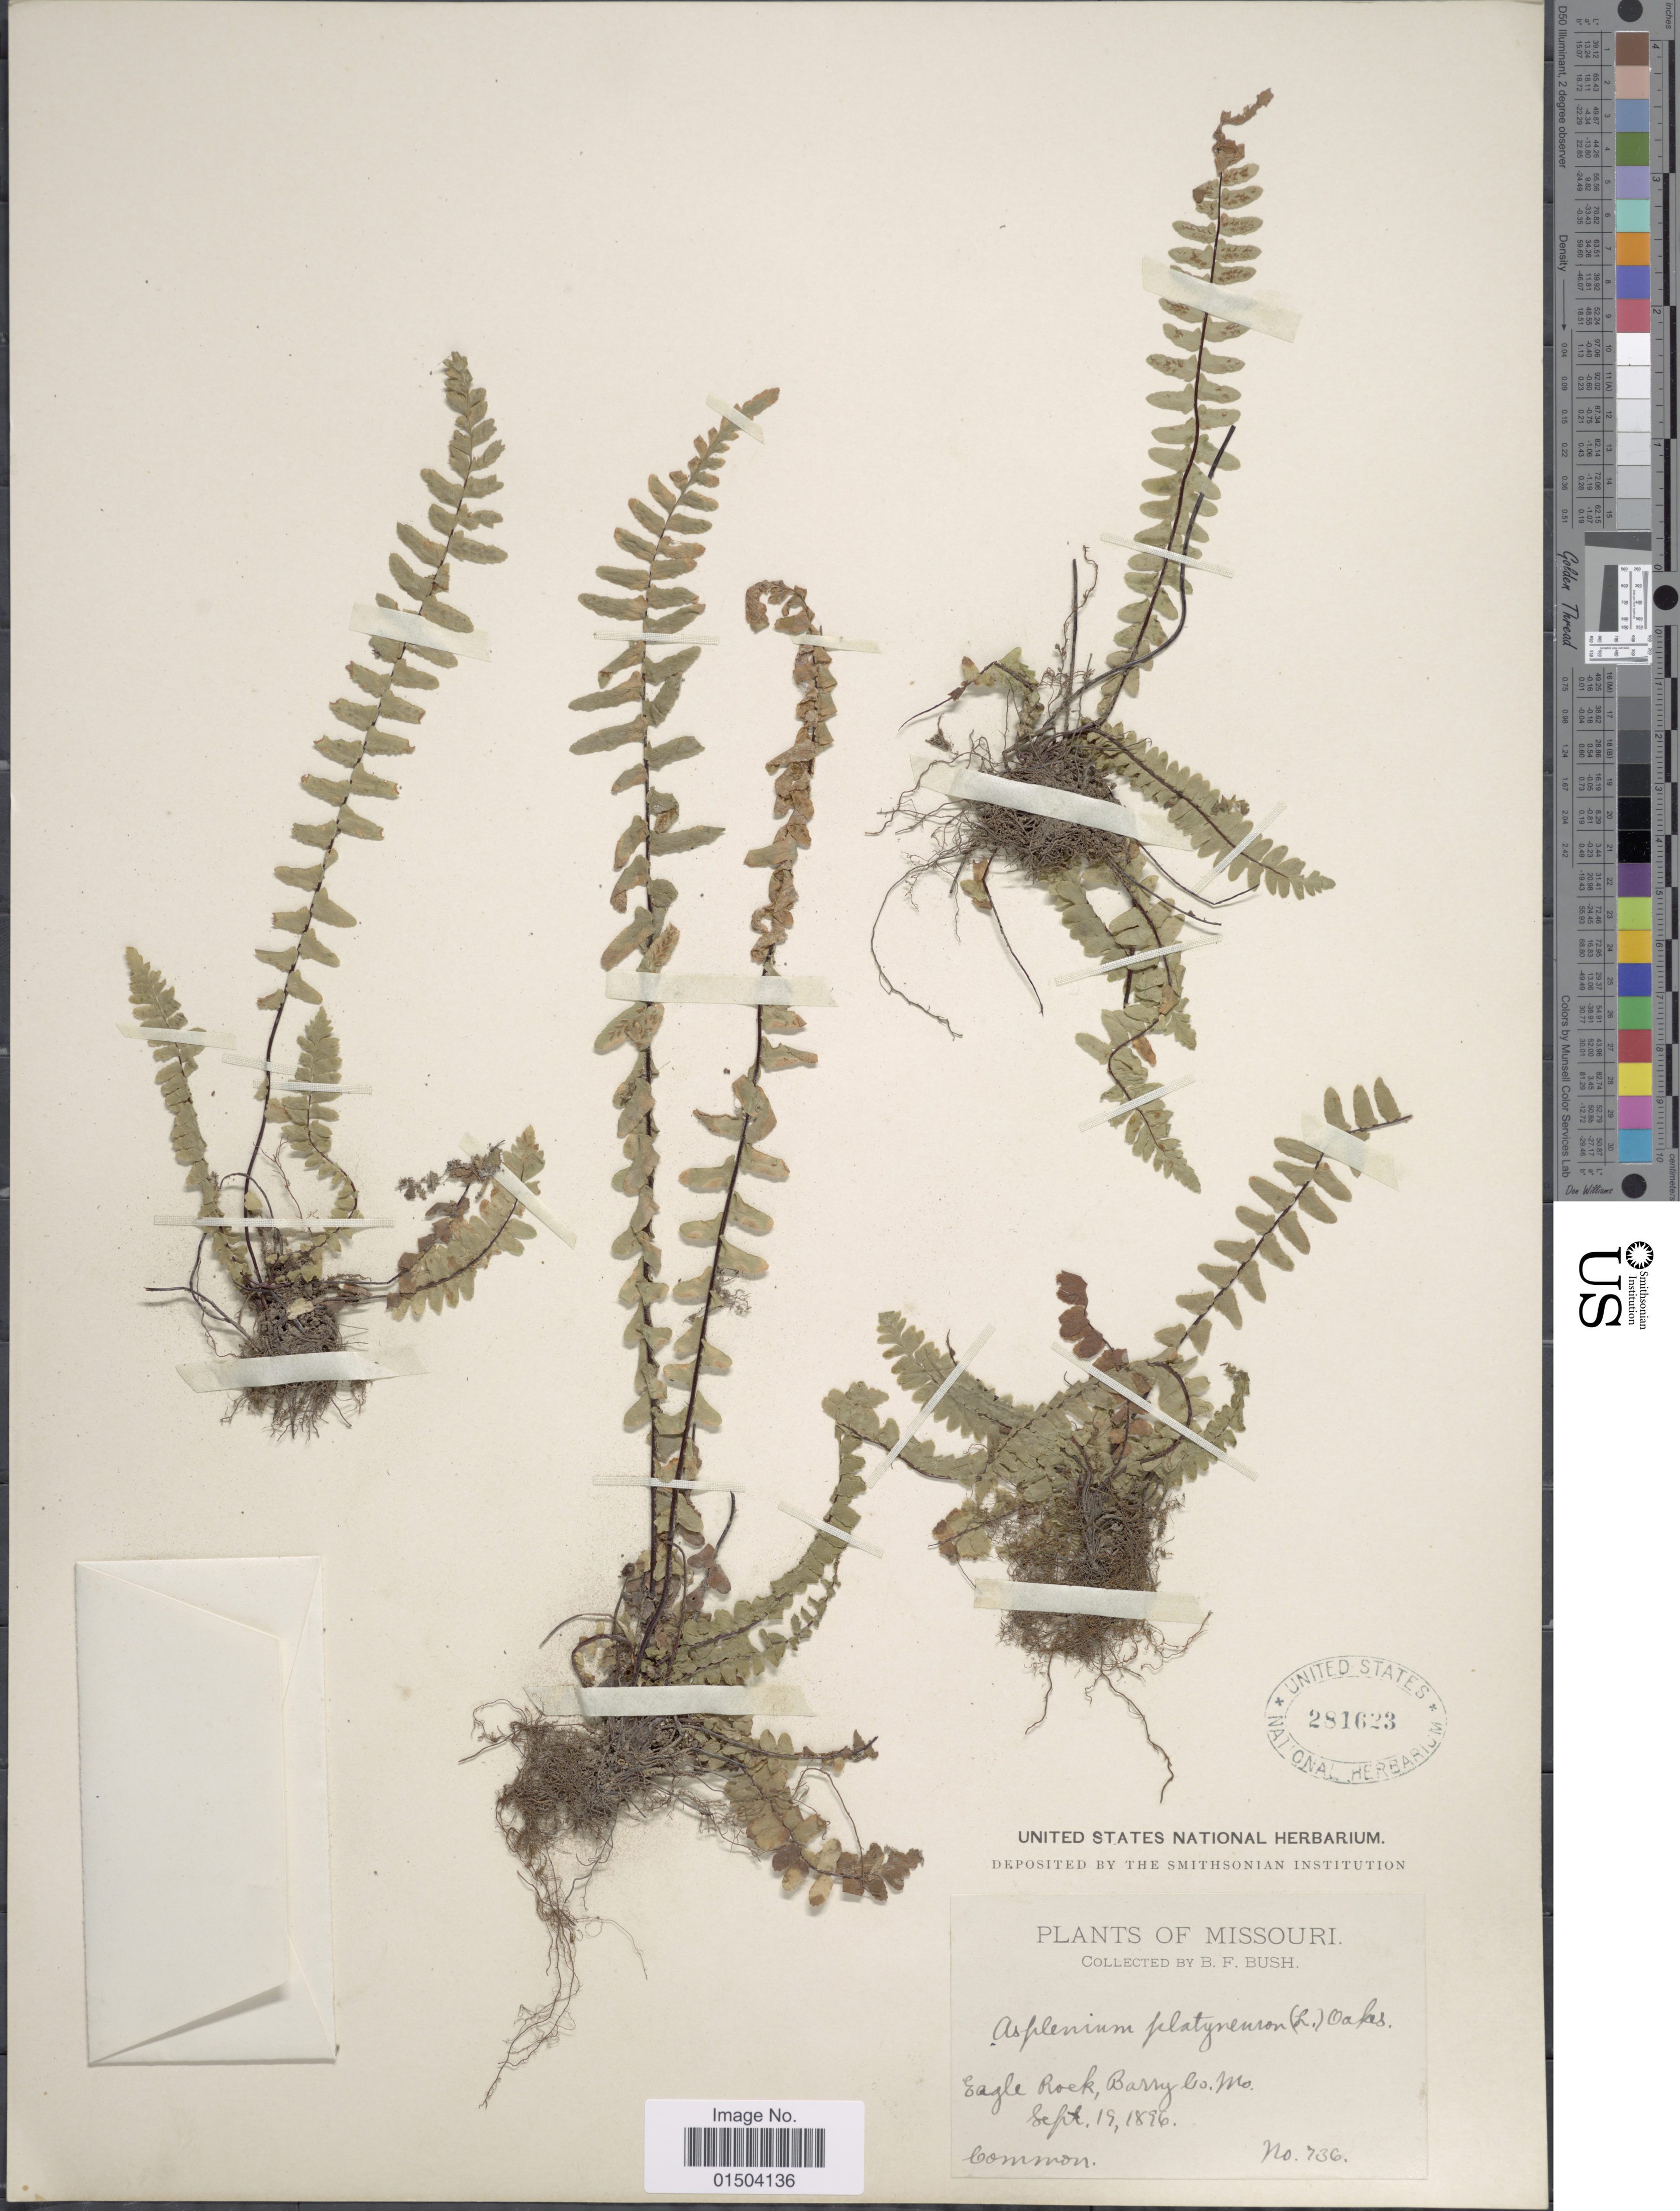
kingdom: Plantae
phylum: Tracheophyta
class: Polypodiopsida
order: Polypodiales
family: Aspleniaceae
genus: Asplenium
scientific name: Asplenium platyneuron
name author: (L.) Britton, Stearns & Poggenb.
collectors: B. F. Bush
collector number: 736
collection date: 1896-09-19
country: United States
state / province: Missouri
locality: Eagle Rock, Barry Co.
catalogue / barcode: US 281623